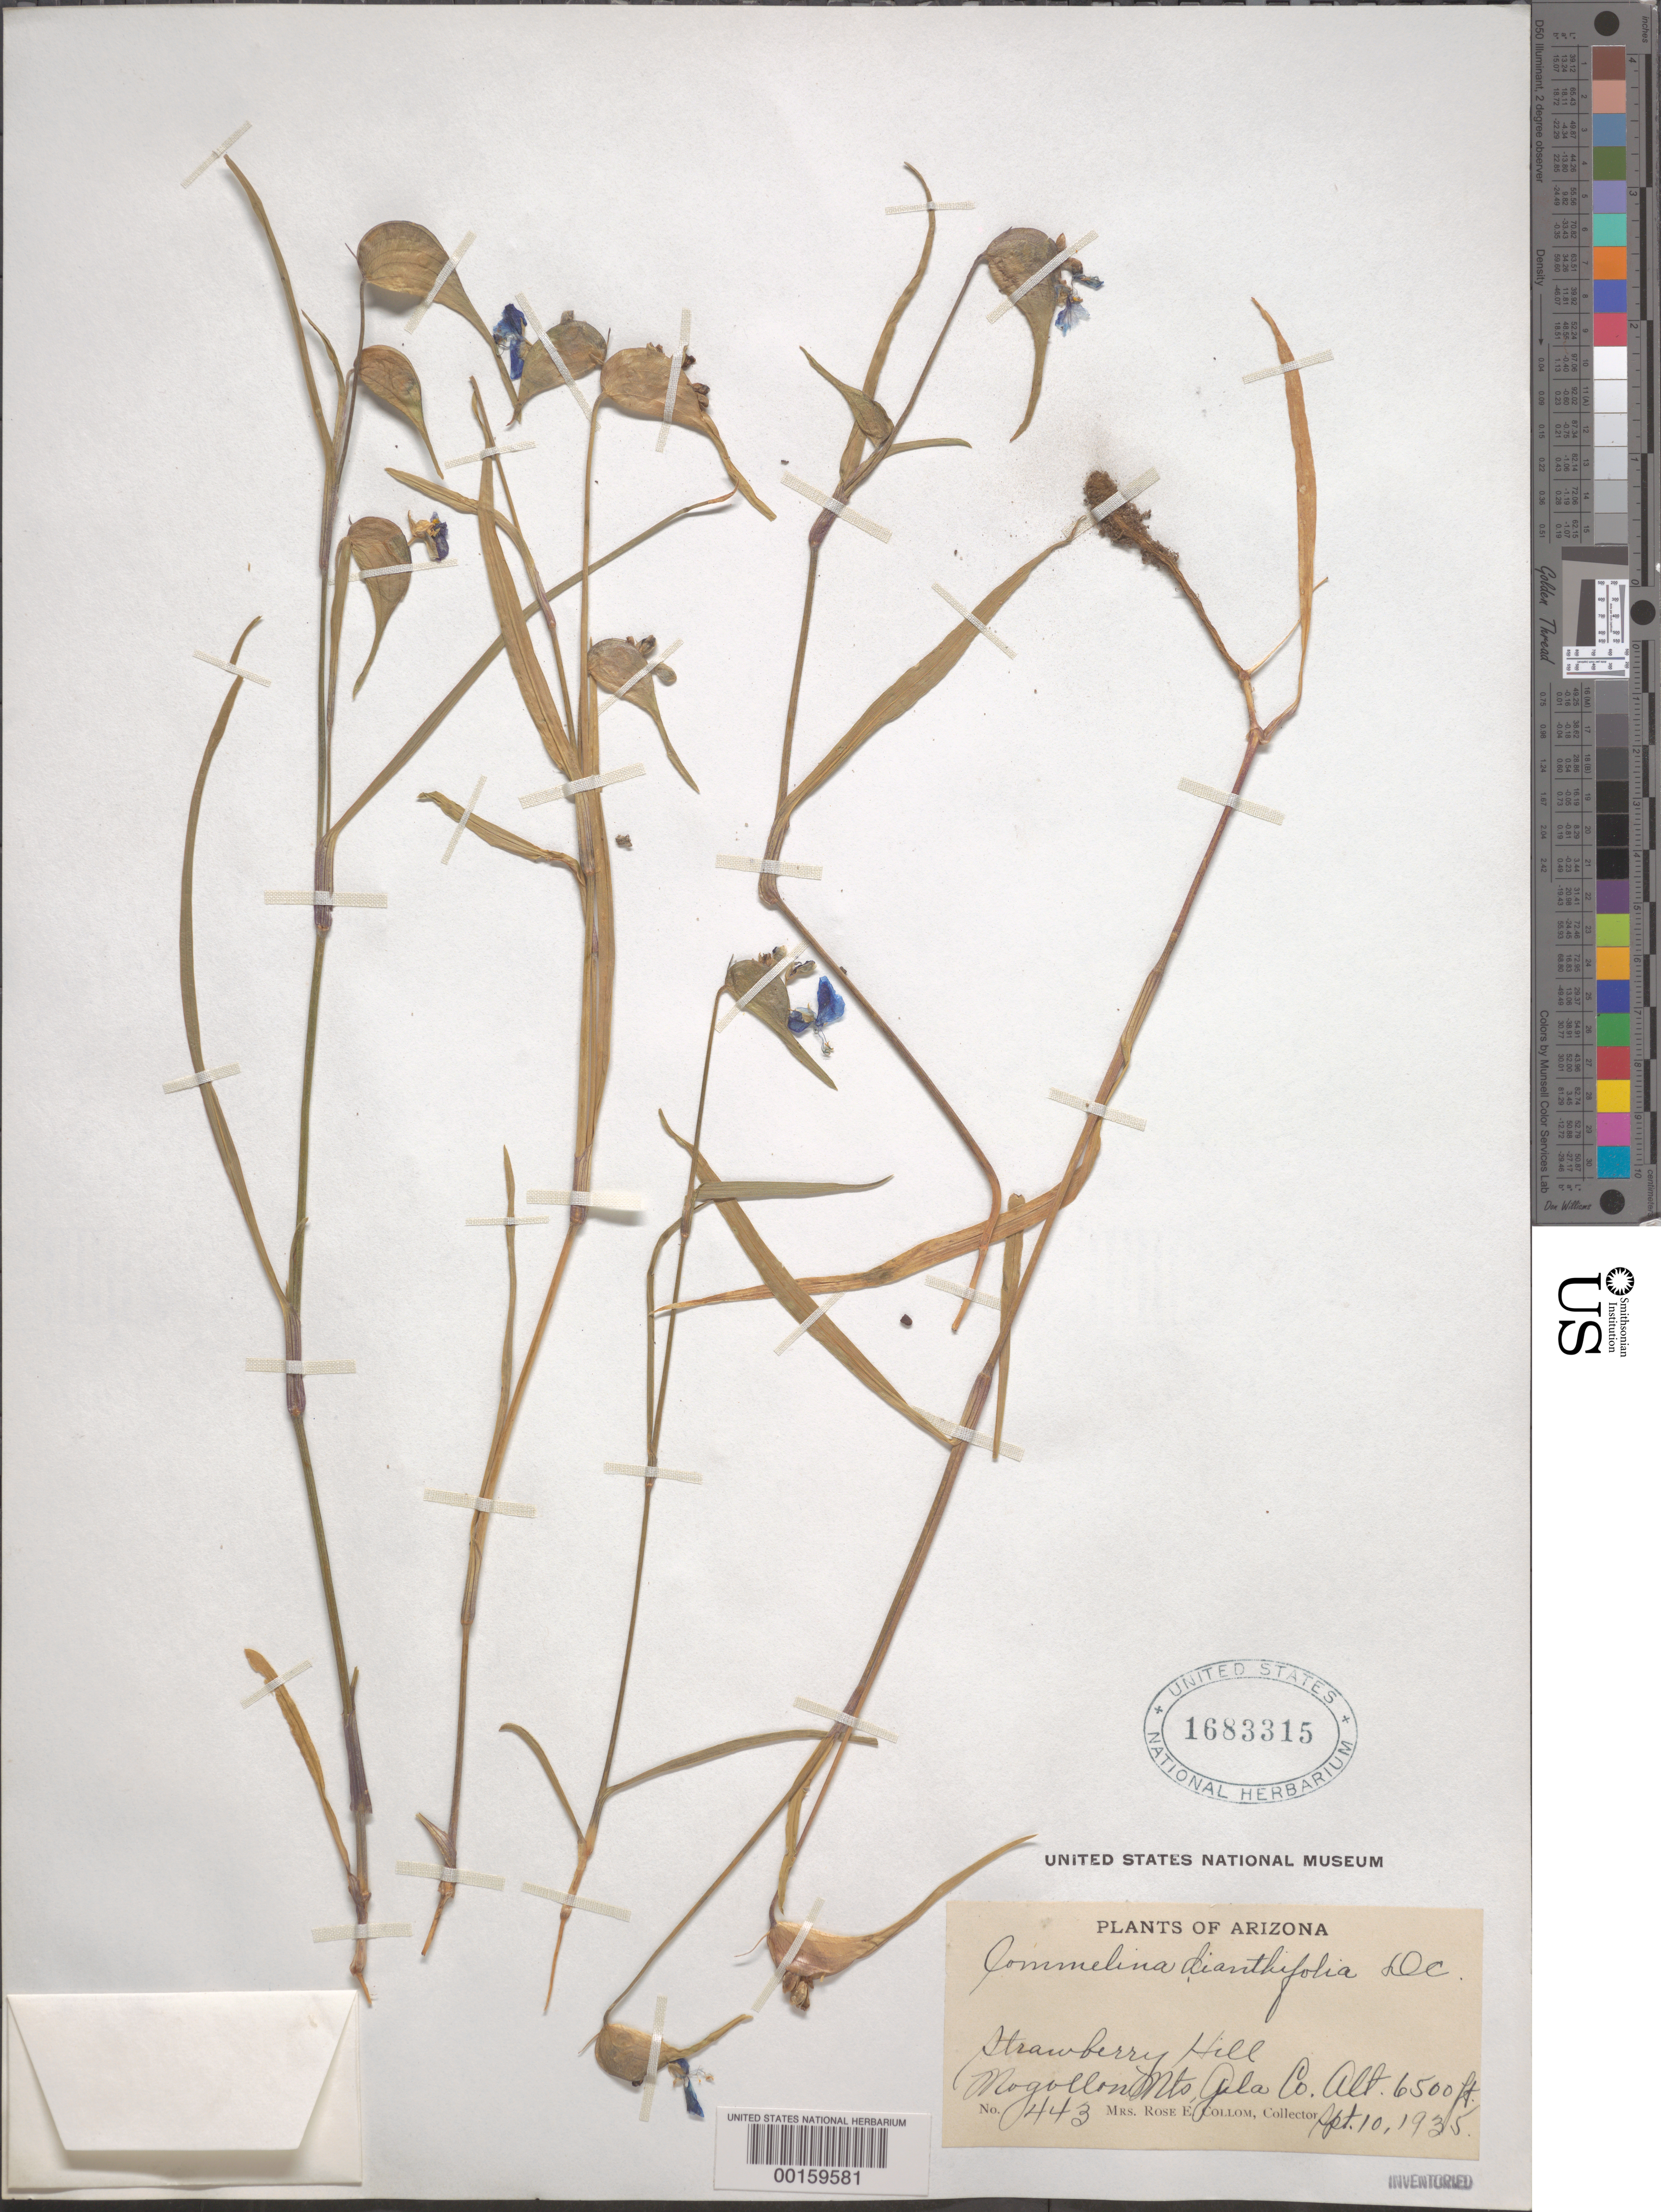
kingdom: Plantae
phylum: Tracheophyta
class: Liliopsida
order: Commelinales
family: Commelinaceae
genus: Commelina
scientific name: Commelina dianthifolia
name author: Redouté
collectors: R. E. Collom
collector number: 443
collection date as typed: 10 Sep 1935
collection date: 1935-09-10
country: United States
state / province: Arizona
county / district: Gila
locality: Mogollon mts., strawberry hill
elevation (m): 1983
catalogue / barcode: US 1683315